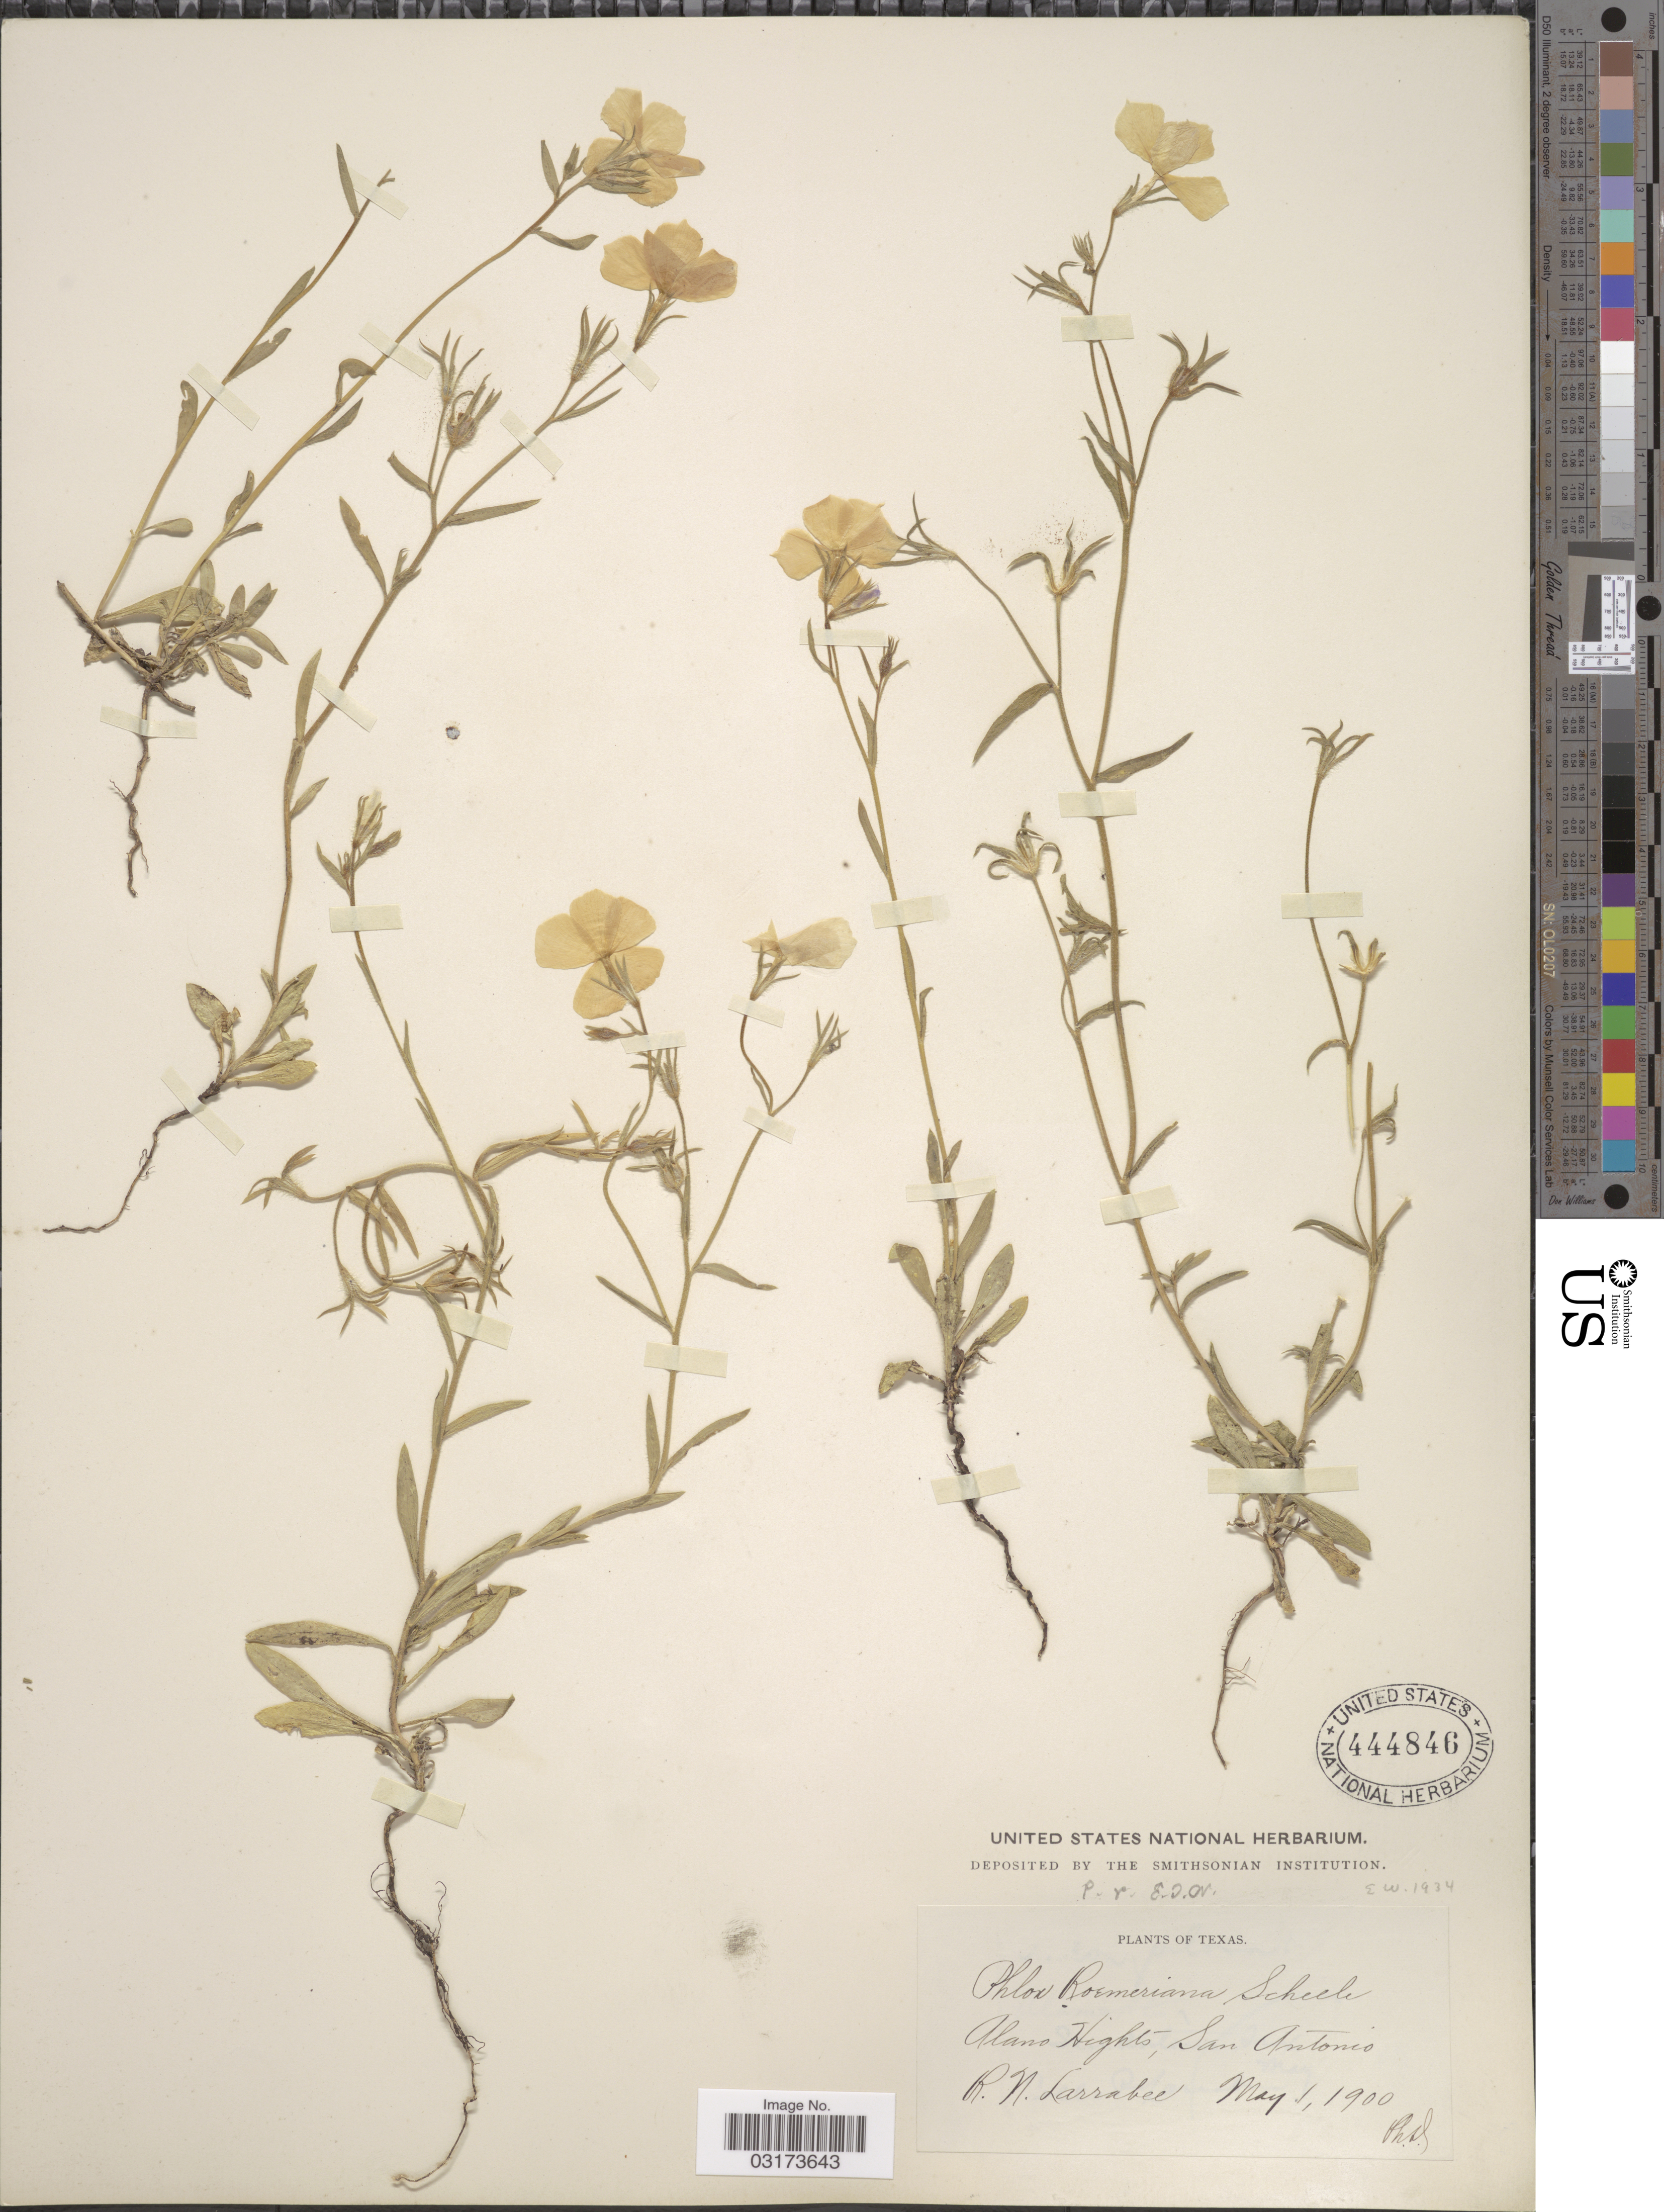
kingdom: Plantae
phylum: Tracheophyta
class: Magnoliopsida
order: Ericales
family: Polemoniaceae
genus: Phlox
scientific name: Phlox roemeriana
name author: Scheele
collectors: R. Larrabee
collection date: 1900-05-01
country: United States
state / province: Texas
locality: Alano Hights, San Antonio.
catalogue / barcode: US 444846